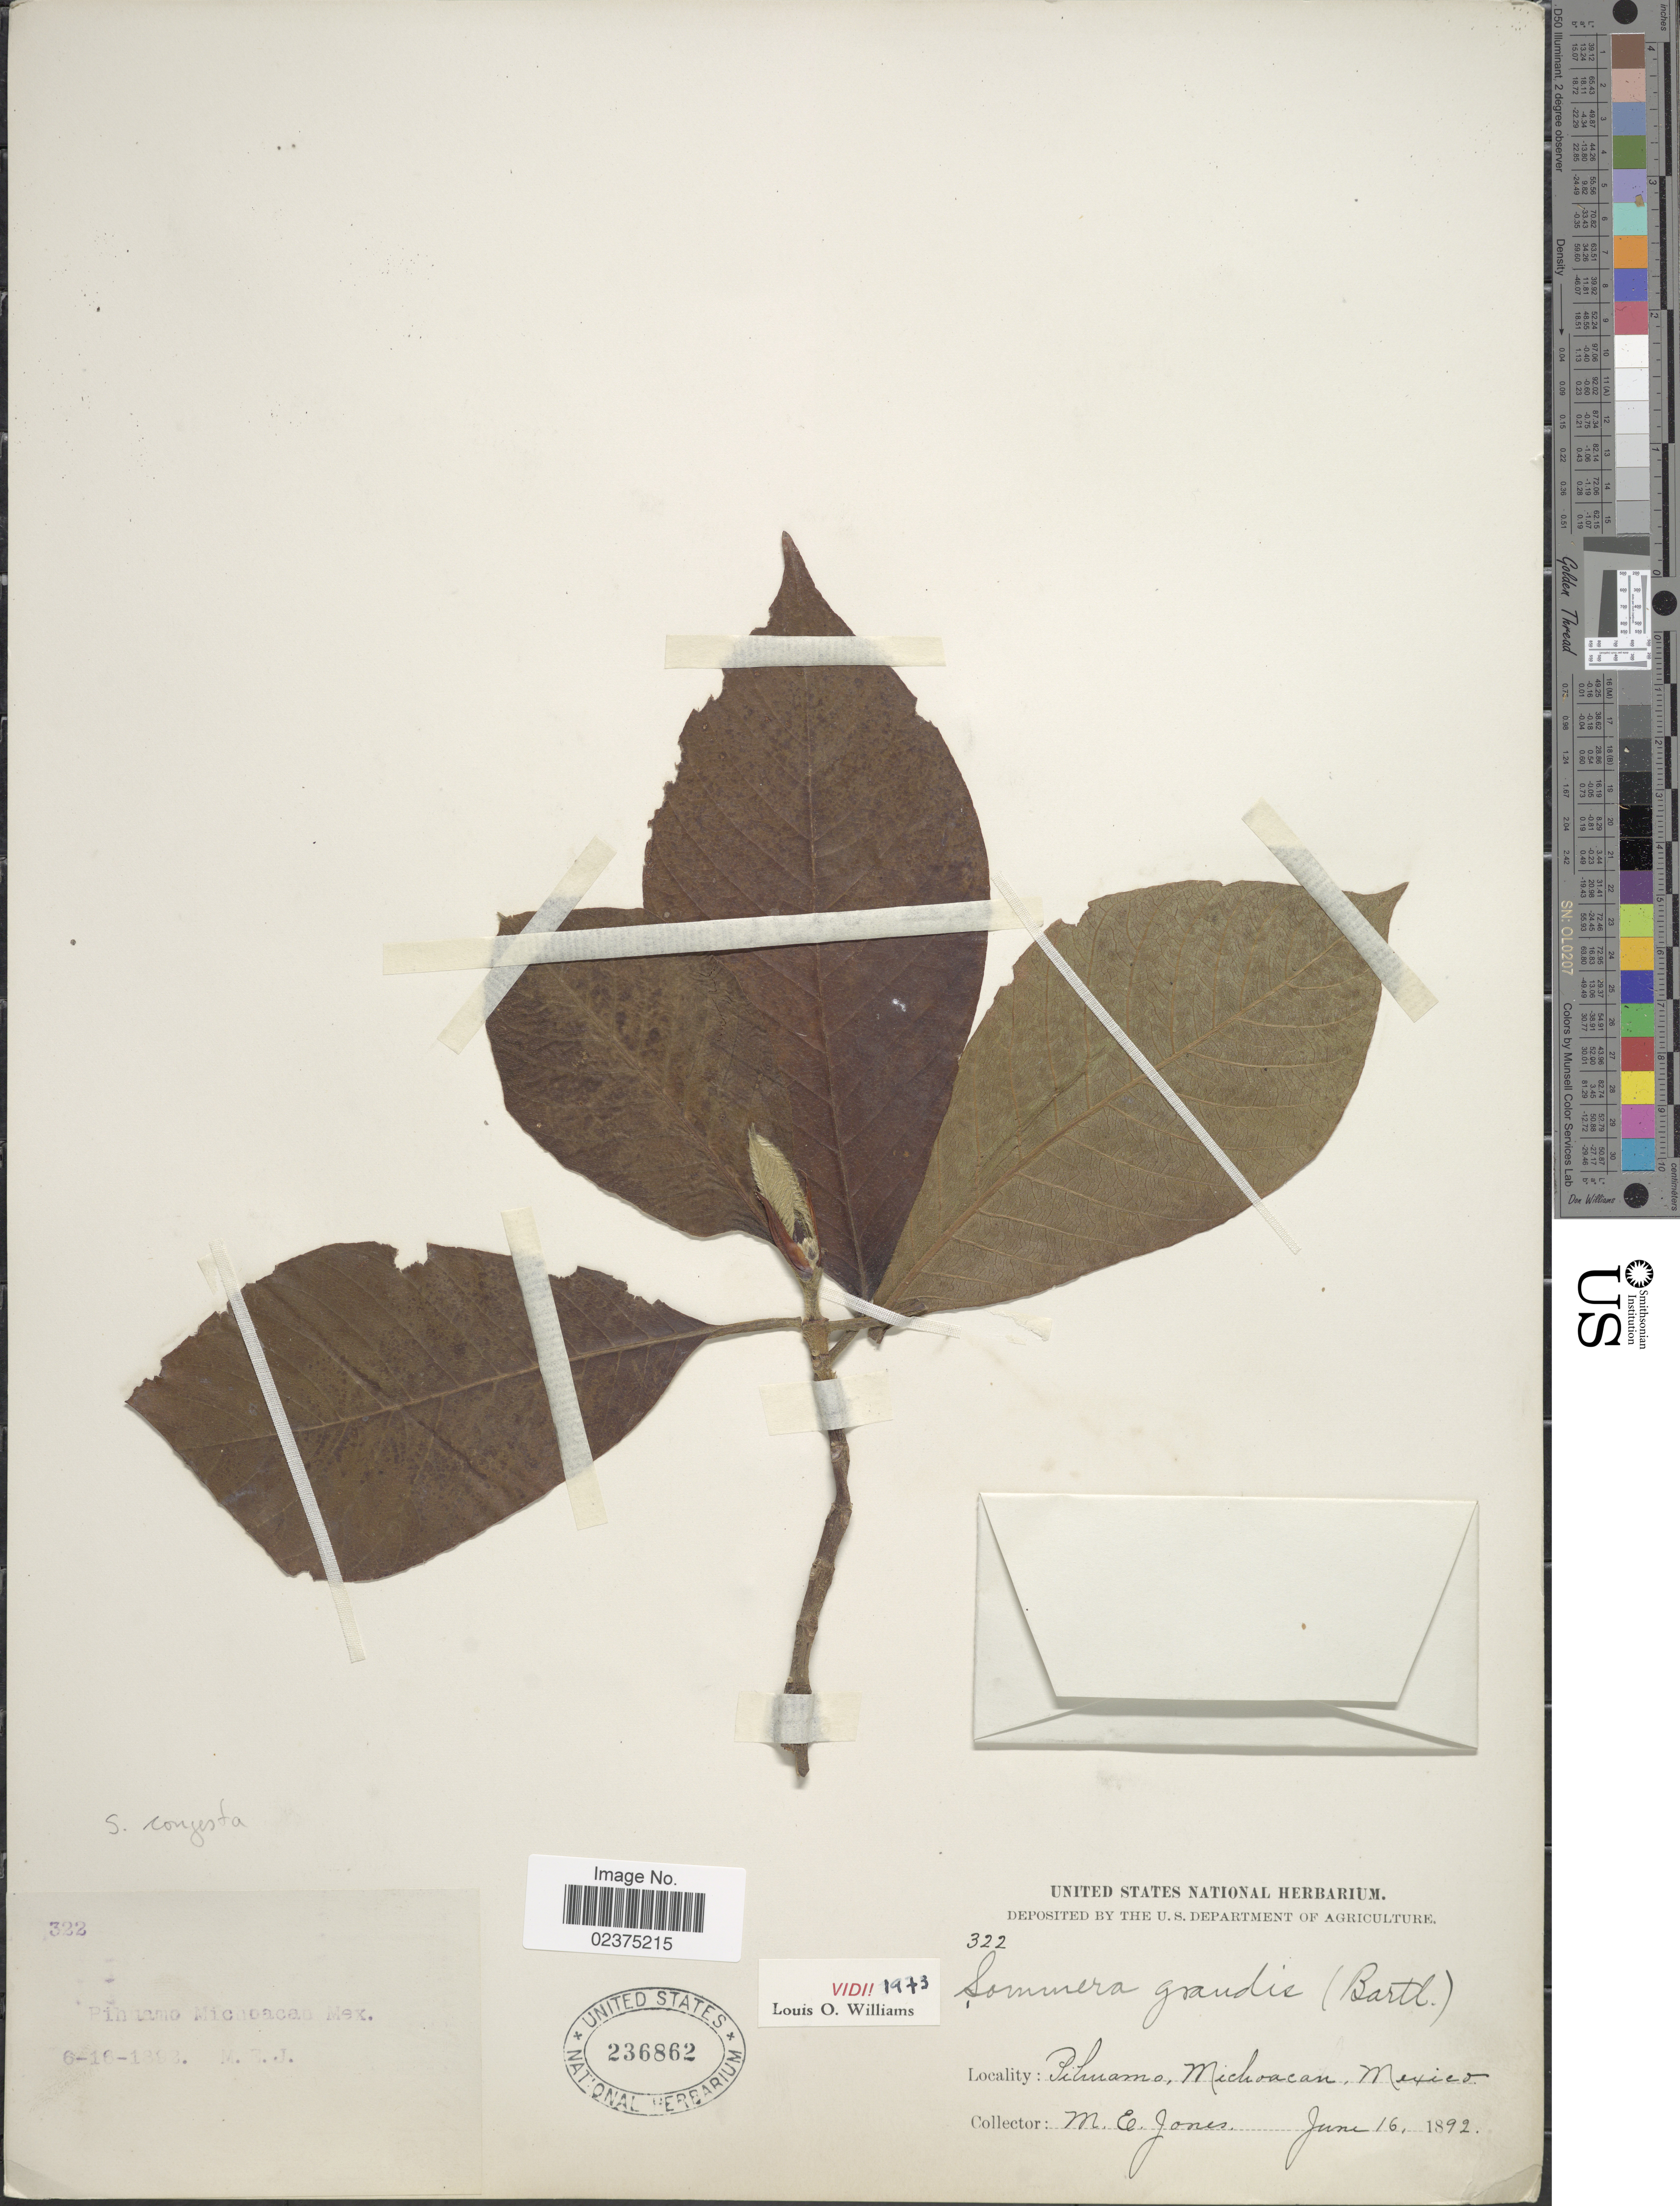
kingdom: Plantae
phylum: Tracheophyta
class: Magnoliopsida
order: Gentianales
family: Rubiaceae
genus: Sommera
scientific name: Sommera grandis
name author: (Bartl. ex DC.) Standl.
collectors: M. E. Jones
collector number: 322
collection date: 1892-06-16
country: Mexico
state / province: Michoacán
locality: Pihnamo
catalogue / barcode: US 236862